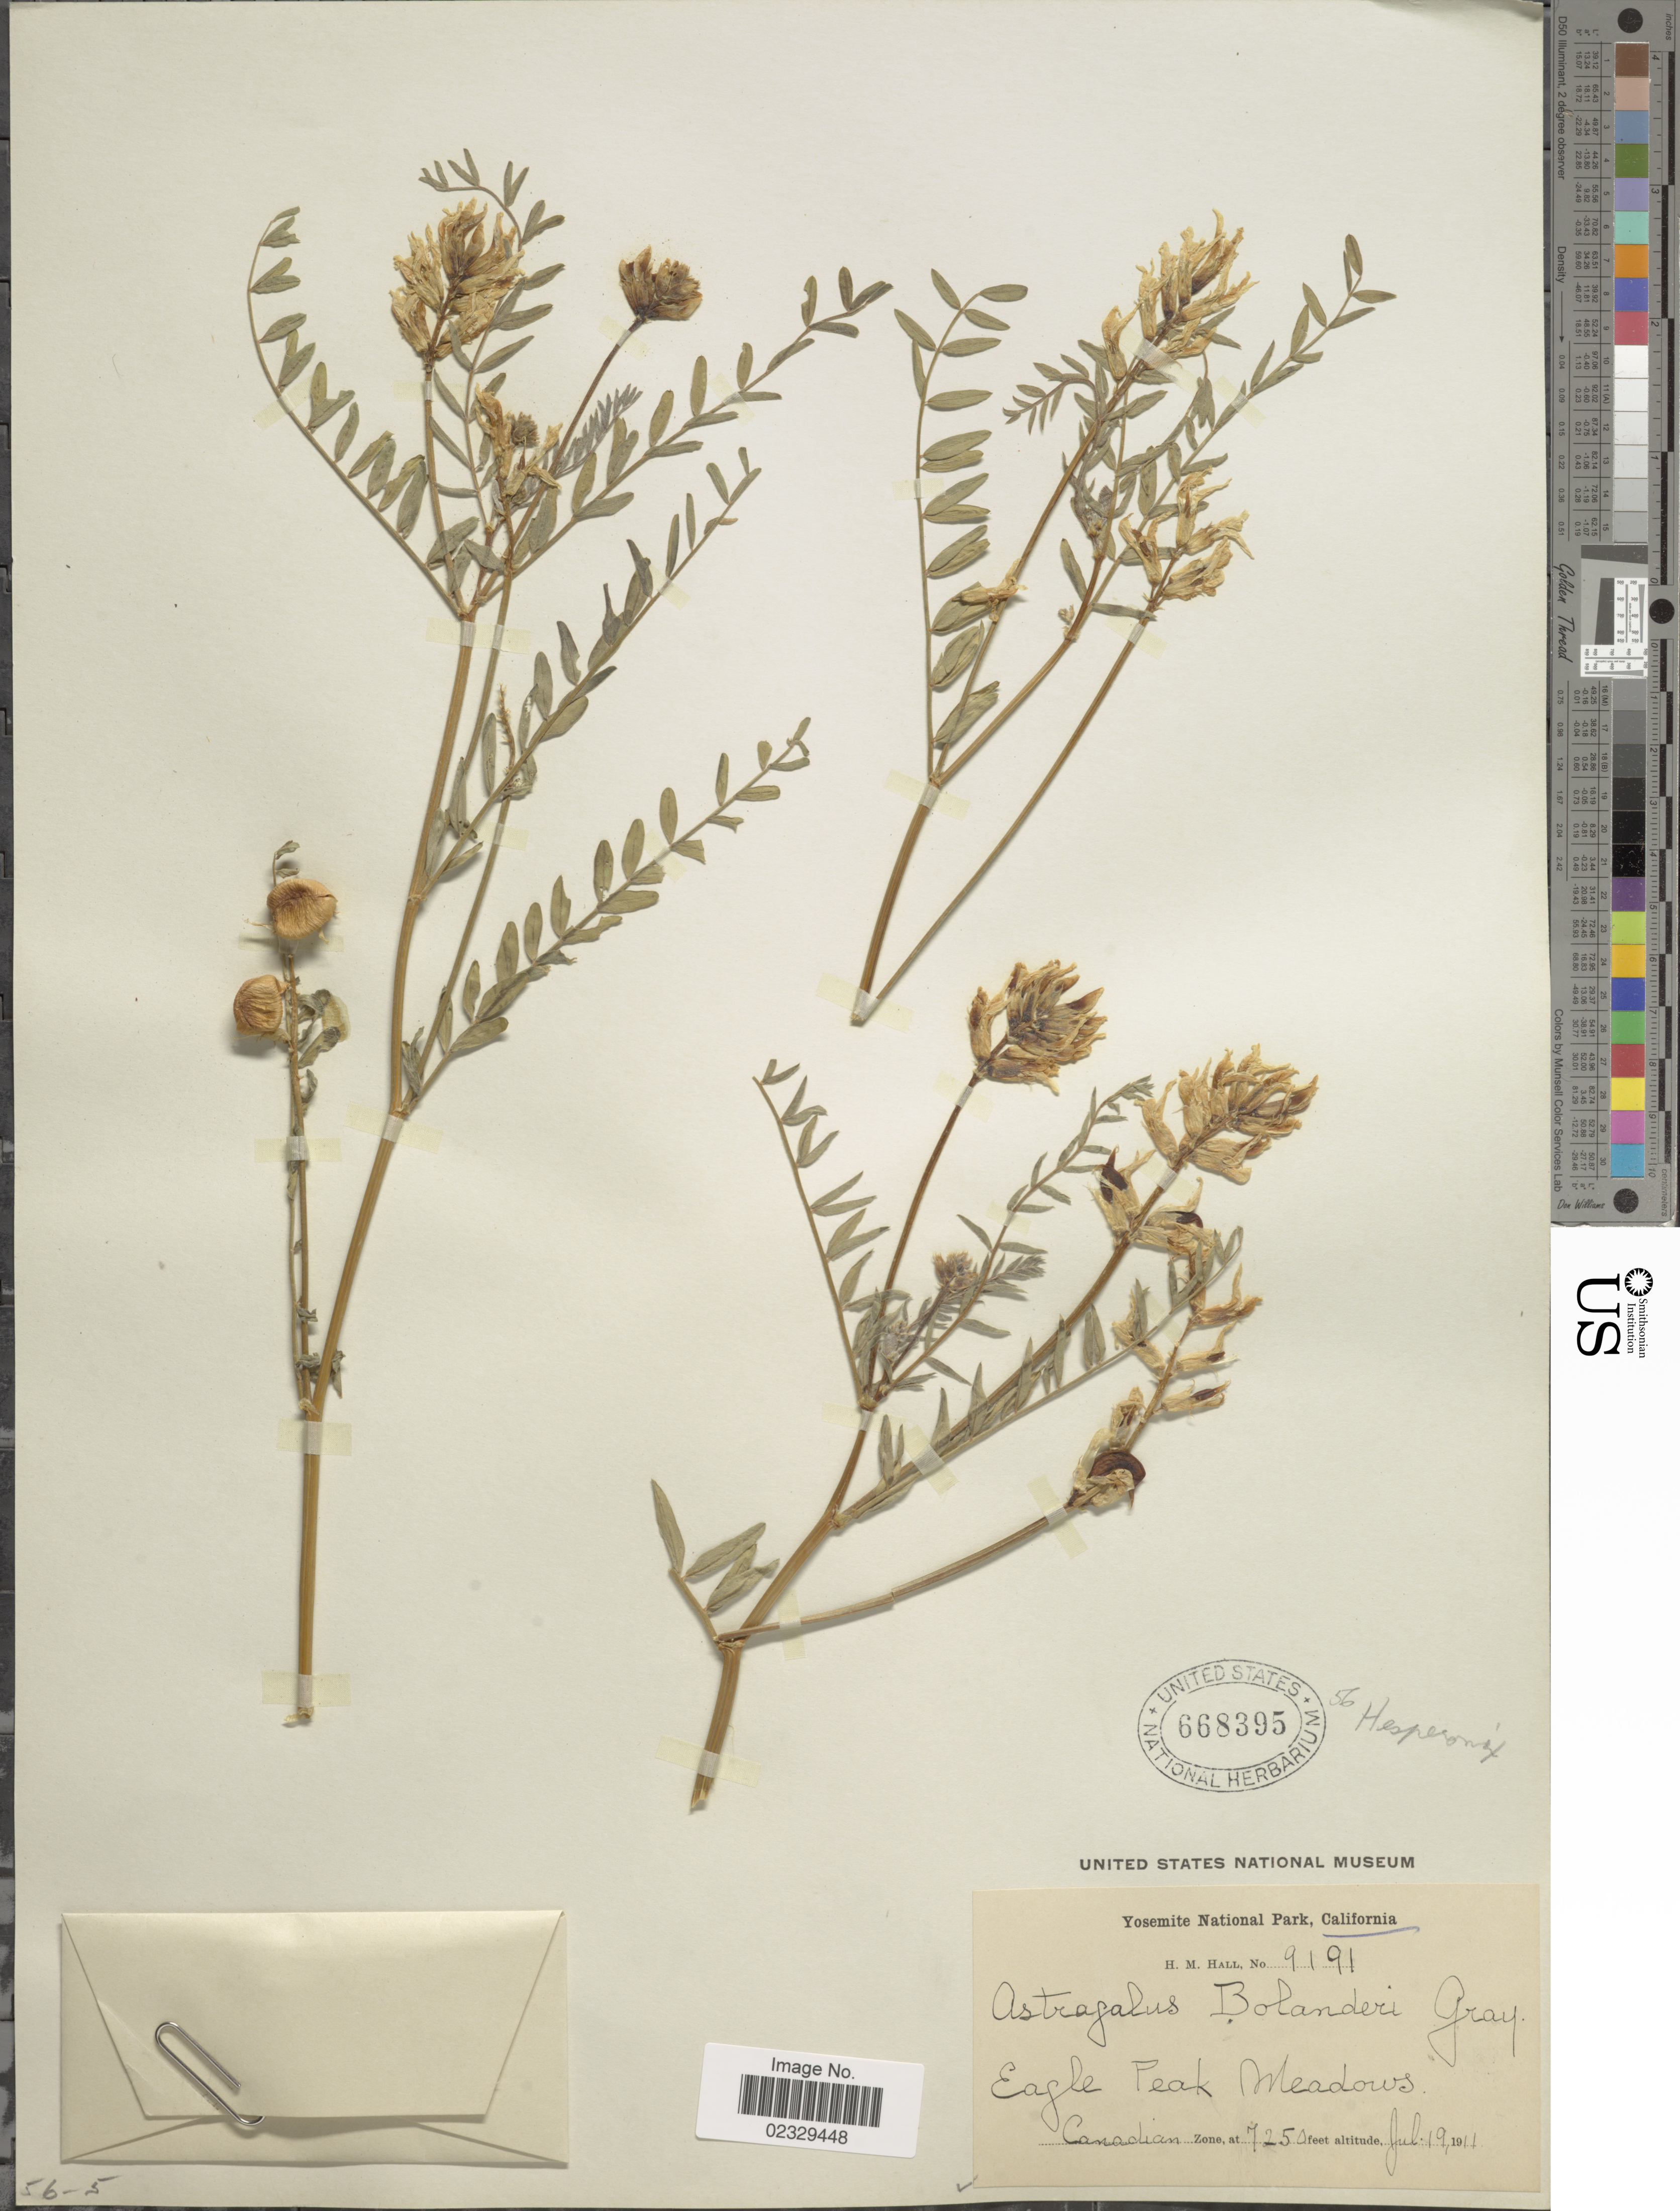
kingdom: Plantae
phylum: Tracheophyta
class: Magnoliopsida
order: Fabales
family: Fabaceae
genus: Astragalus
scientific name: Astragalus bolanderi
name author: A. Gray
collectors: H. M. Hall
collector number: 9191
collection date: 1911-07-19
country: United States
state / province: California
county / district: Mariposa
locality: Yosemite National Park, Eagle Peak Meadows, Canadian Zone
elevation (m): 2210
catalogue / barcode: US 668395